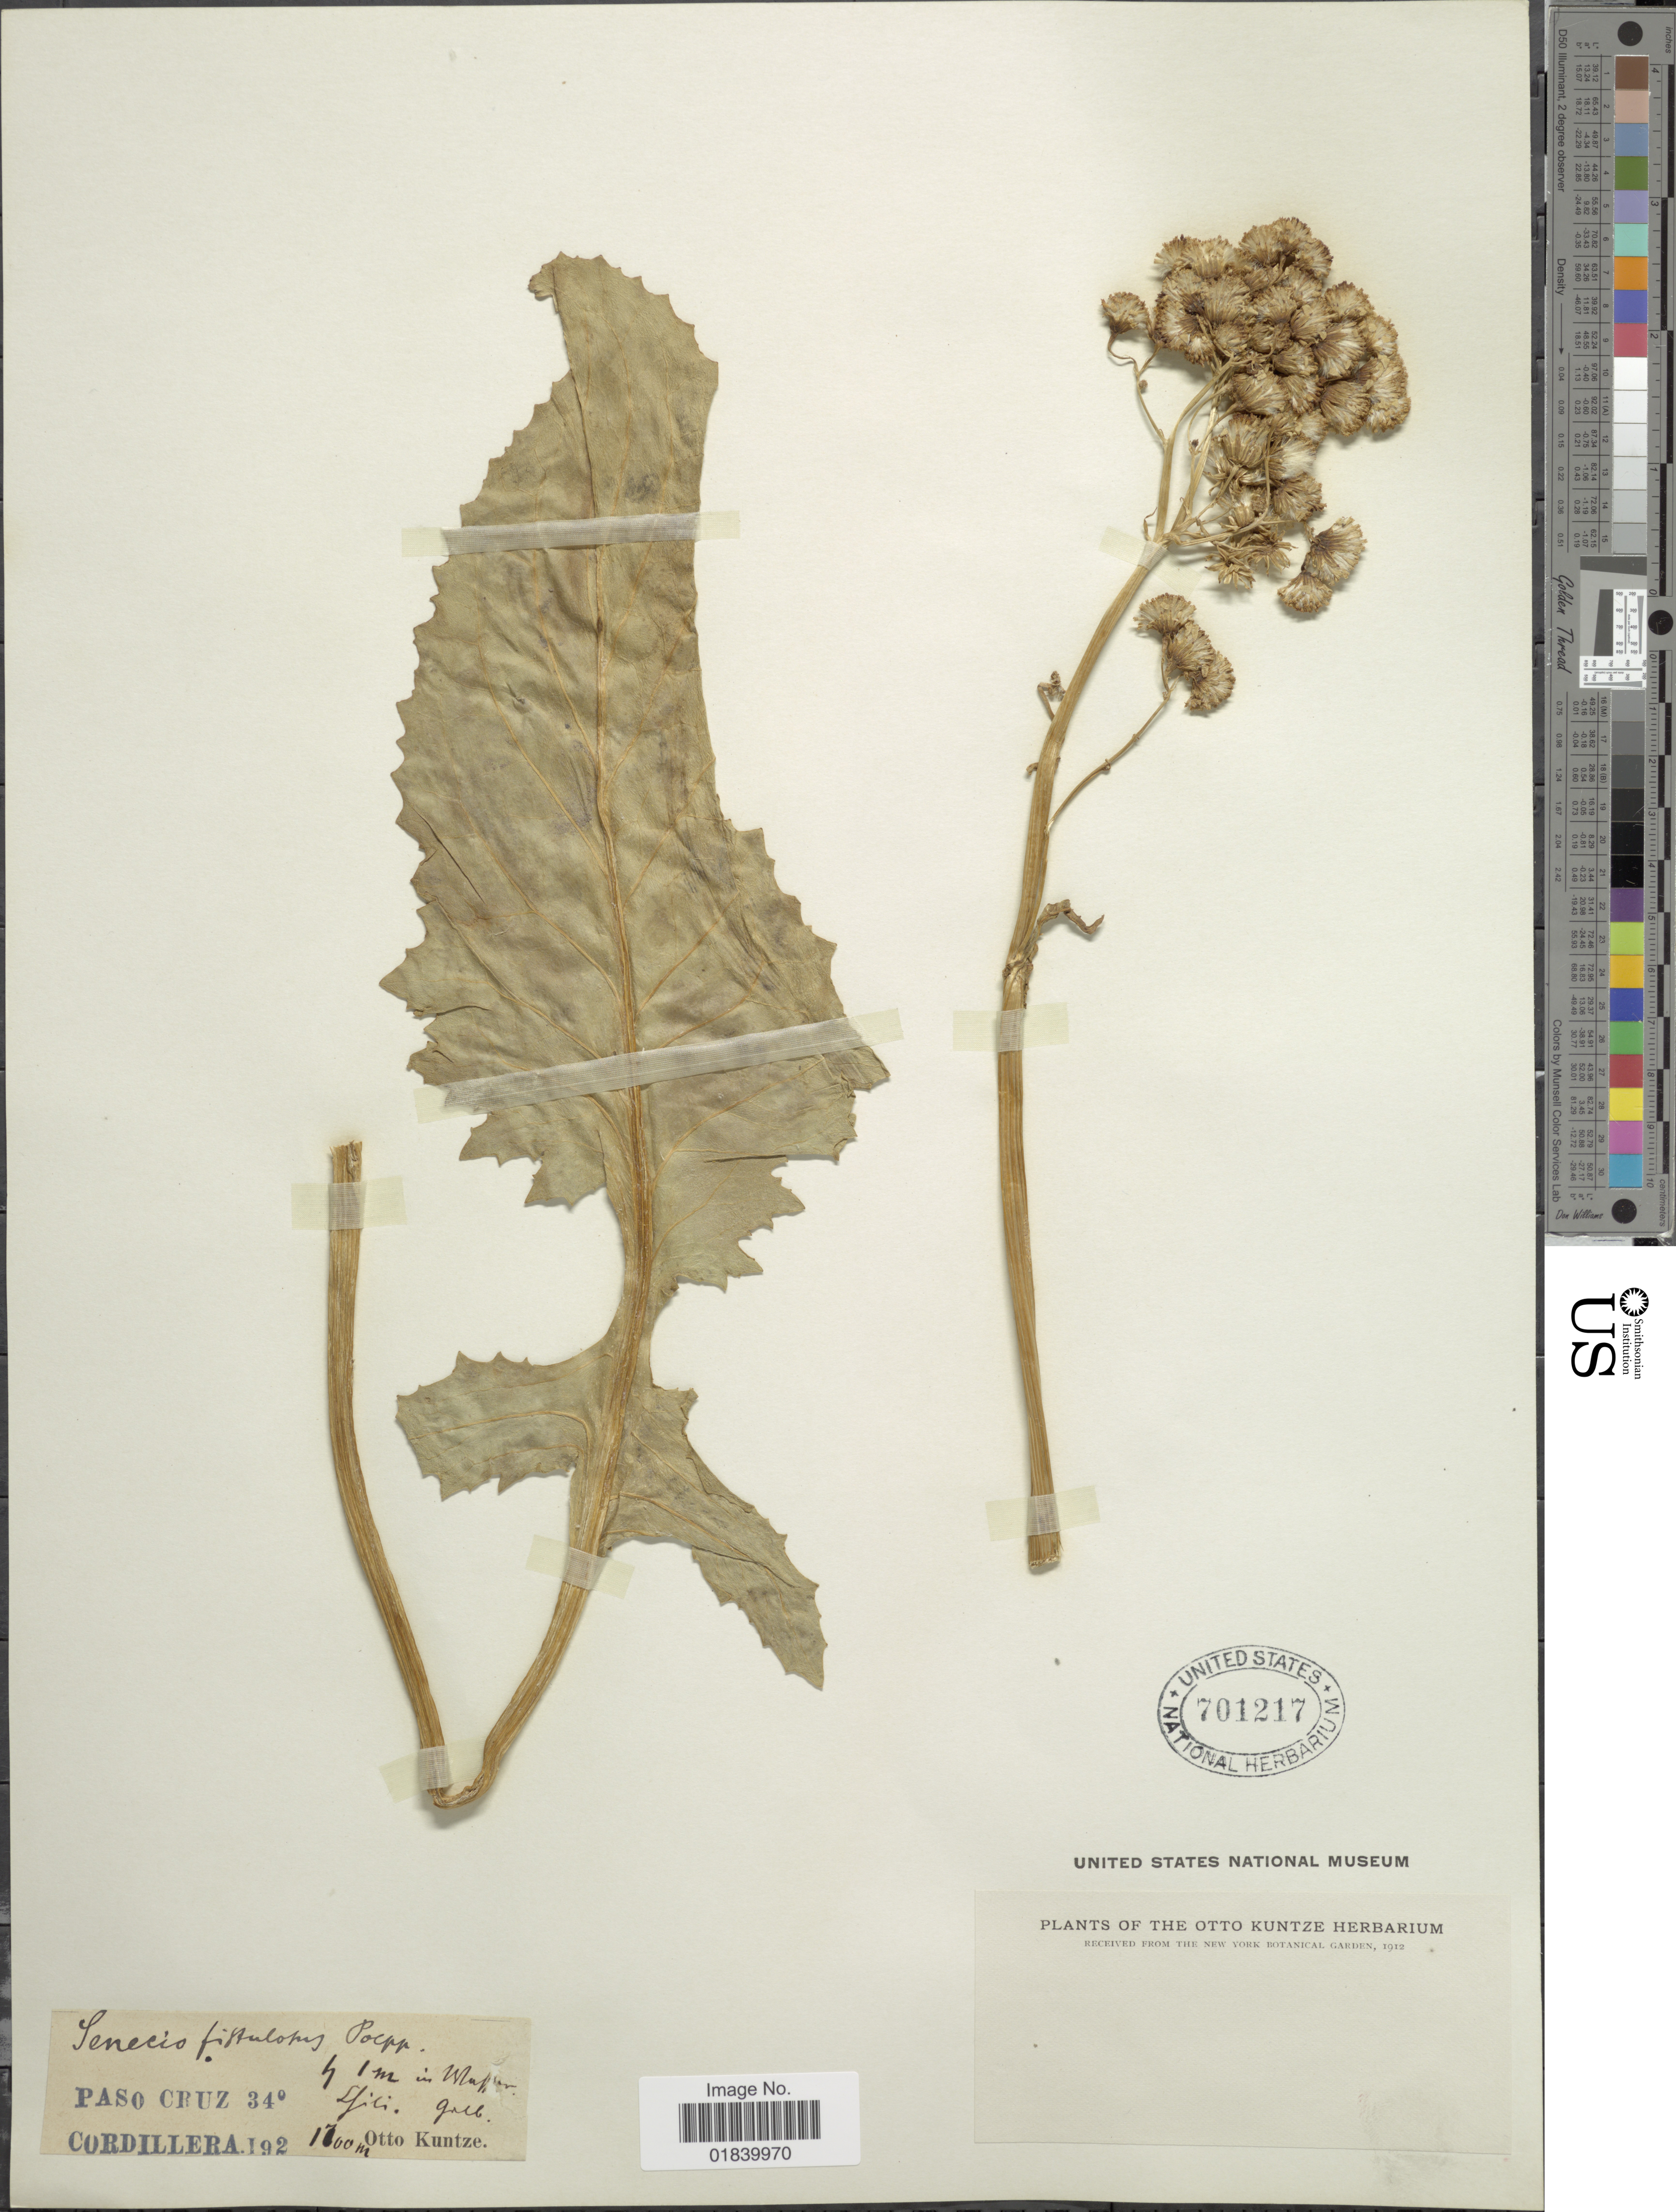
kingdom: Plantae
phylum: Tracheophyta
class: Magnoliopsida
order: Asterales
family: Asteraceae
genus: Senecio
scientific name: Senecio fistulosus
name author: Poepp. ex Less.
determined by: Salomon, Luciana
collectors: C.E.O. Kuntze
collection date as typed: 192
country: Chile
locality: Paso Cruz. Cordillera.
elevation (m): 1600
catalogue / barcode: US 701217